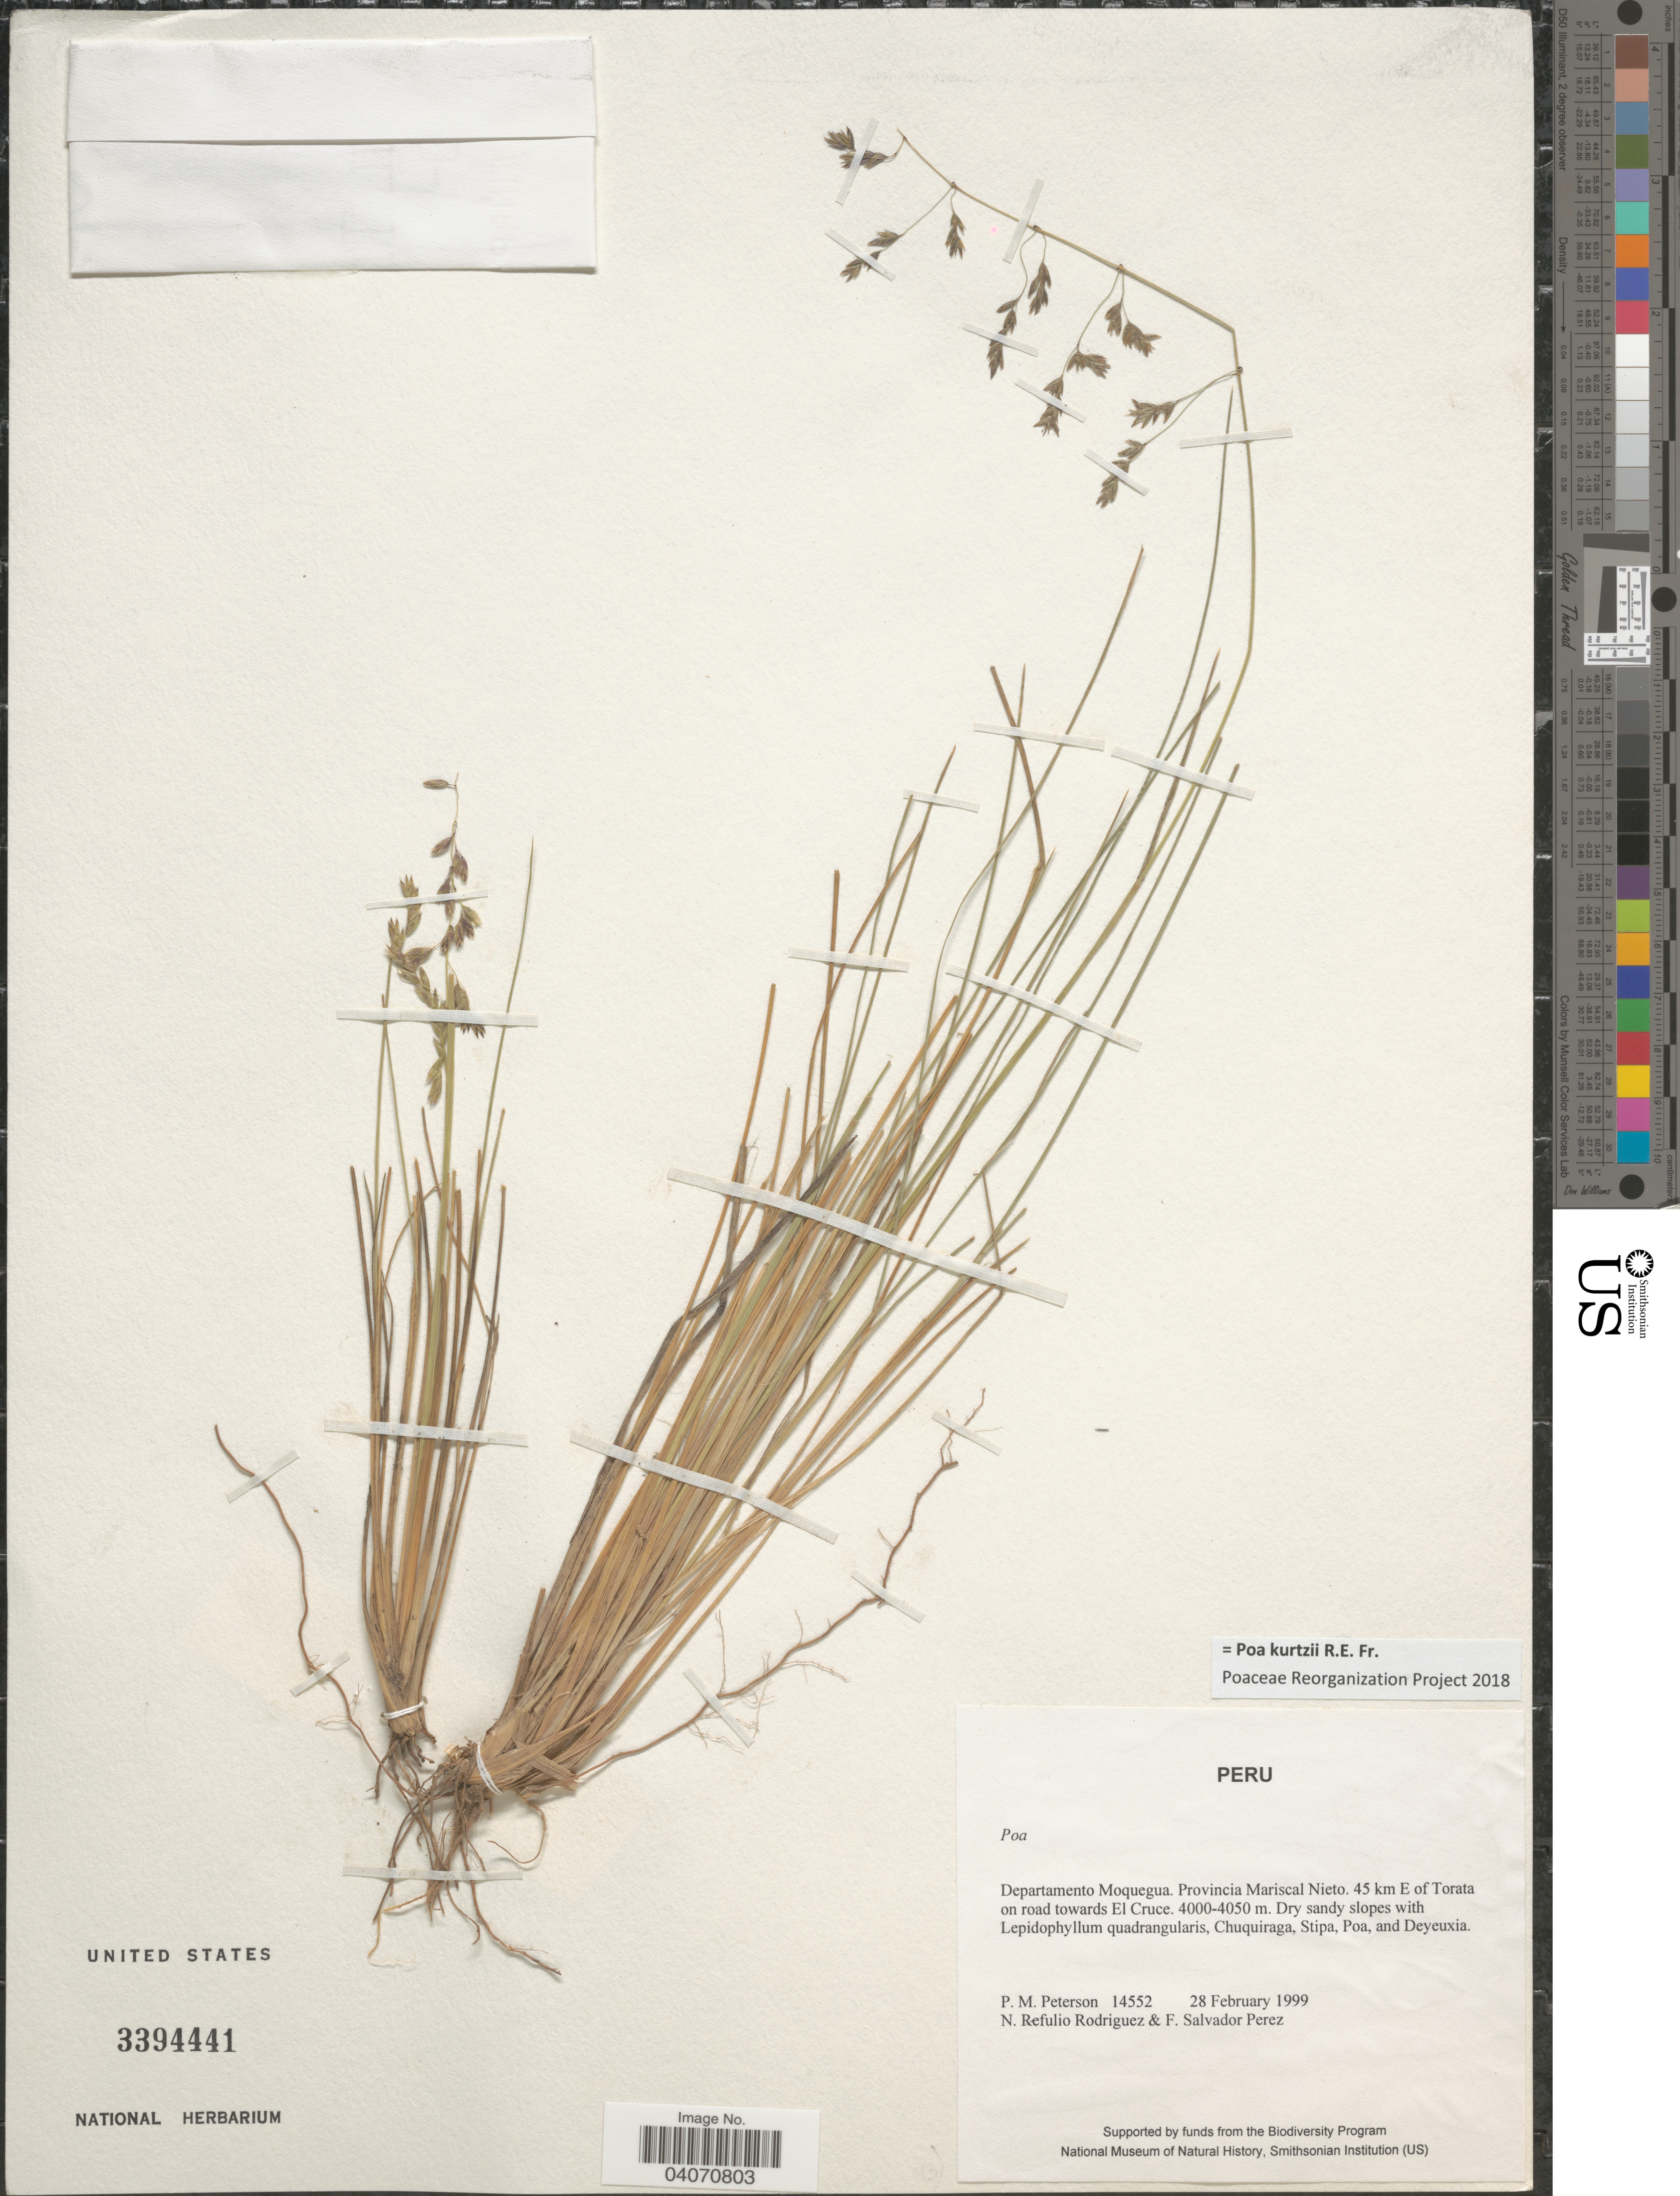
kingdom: Plantae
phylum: Tracheophyta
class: Liliopsida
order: Poales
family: Poaceae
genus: Poa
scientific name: Poa kurtzii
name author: R.E. Fr.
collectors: P. M. Peterson, N. Refulio-Rodríguez & F. Salvador Perez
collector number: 14552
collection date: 1999-02-28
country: Peru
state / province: Moquegua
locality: Departamento Moquegua. Provincia Mariscal Nieto. 45 km E of Torata on road towards El Cruce.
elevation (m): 4000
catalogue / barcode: US 3394441